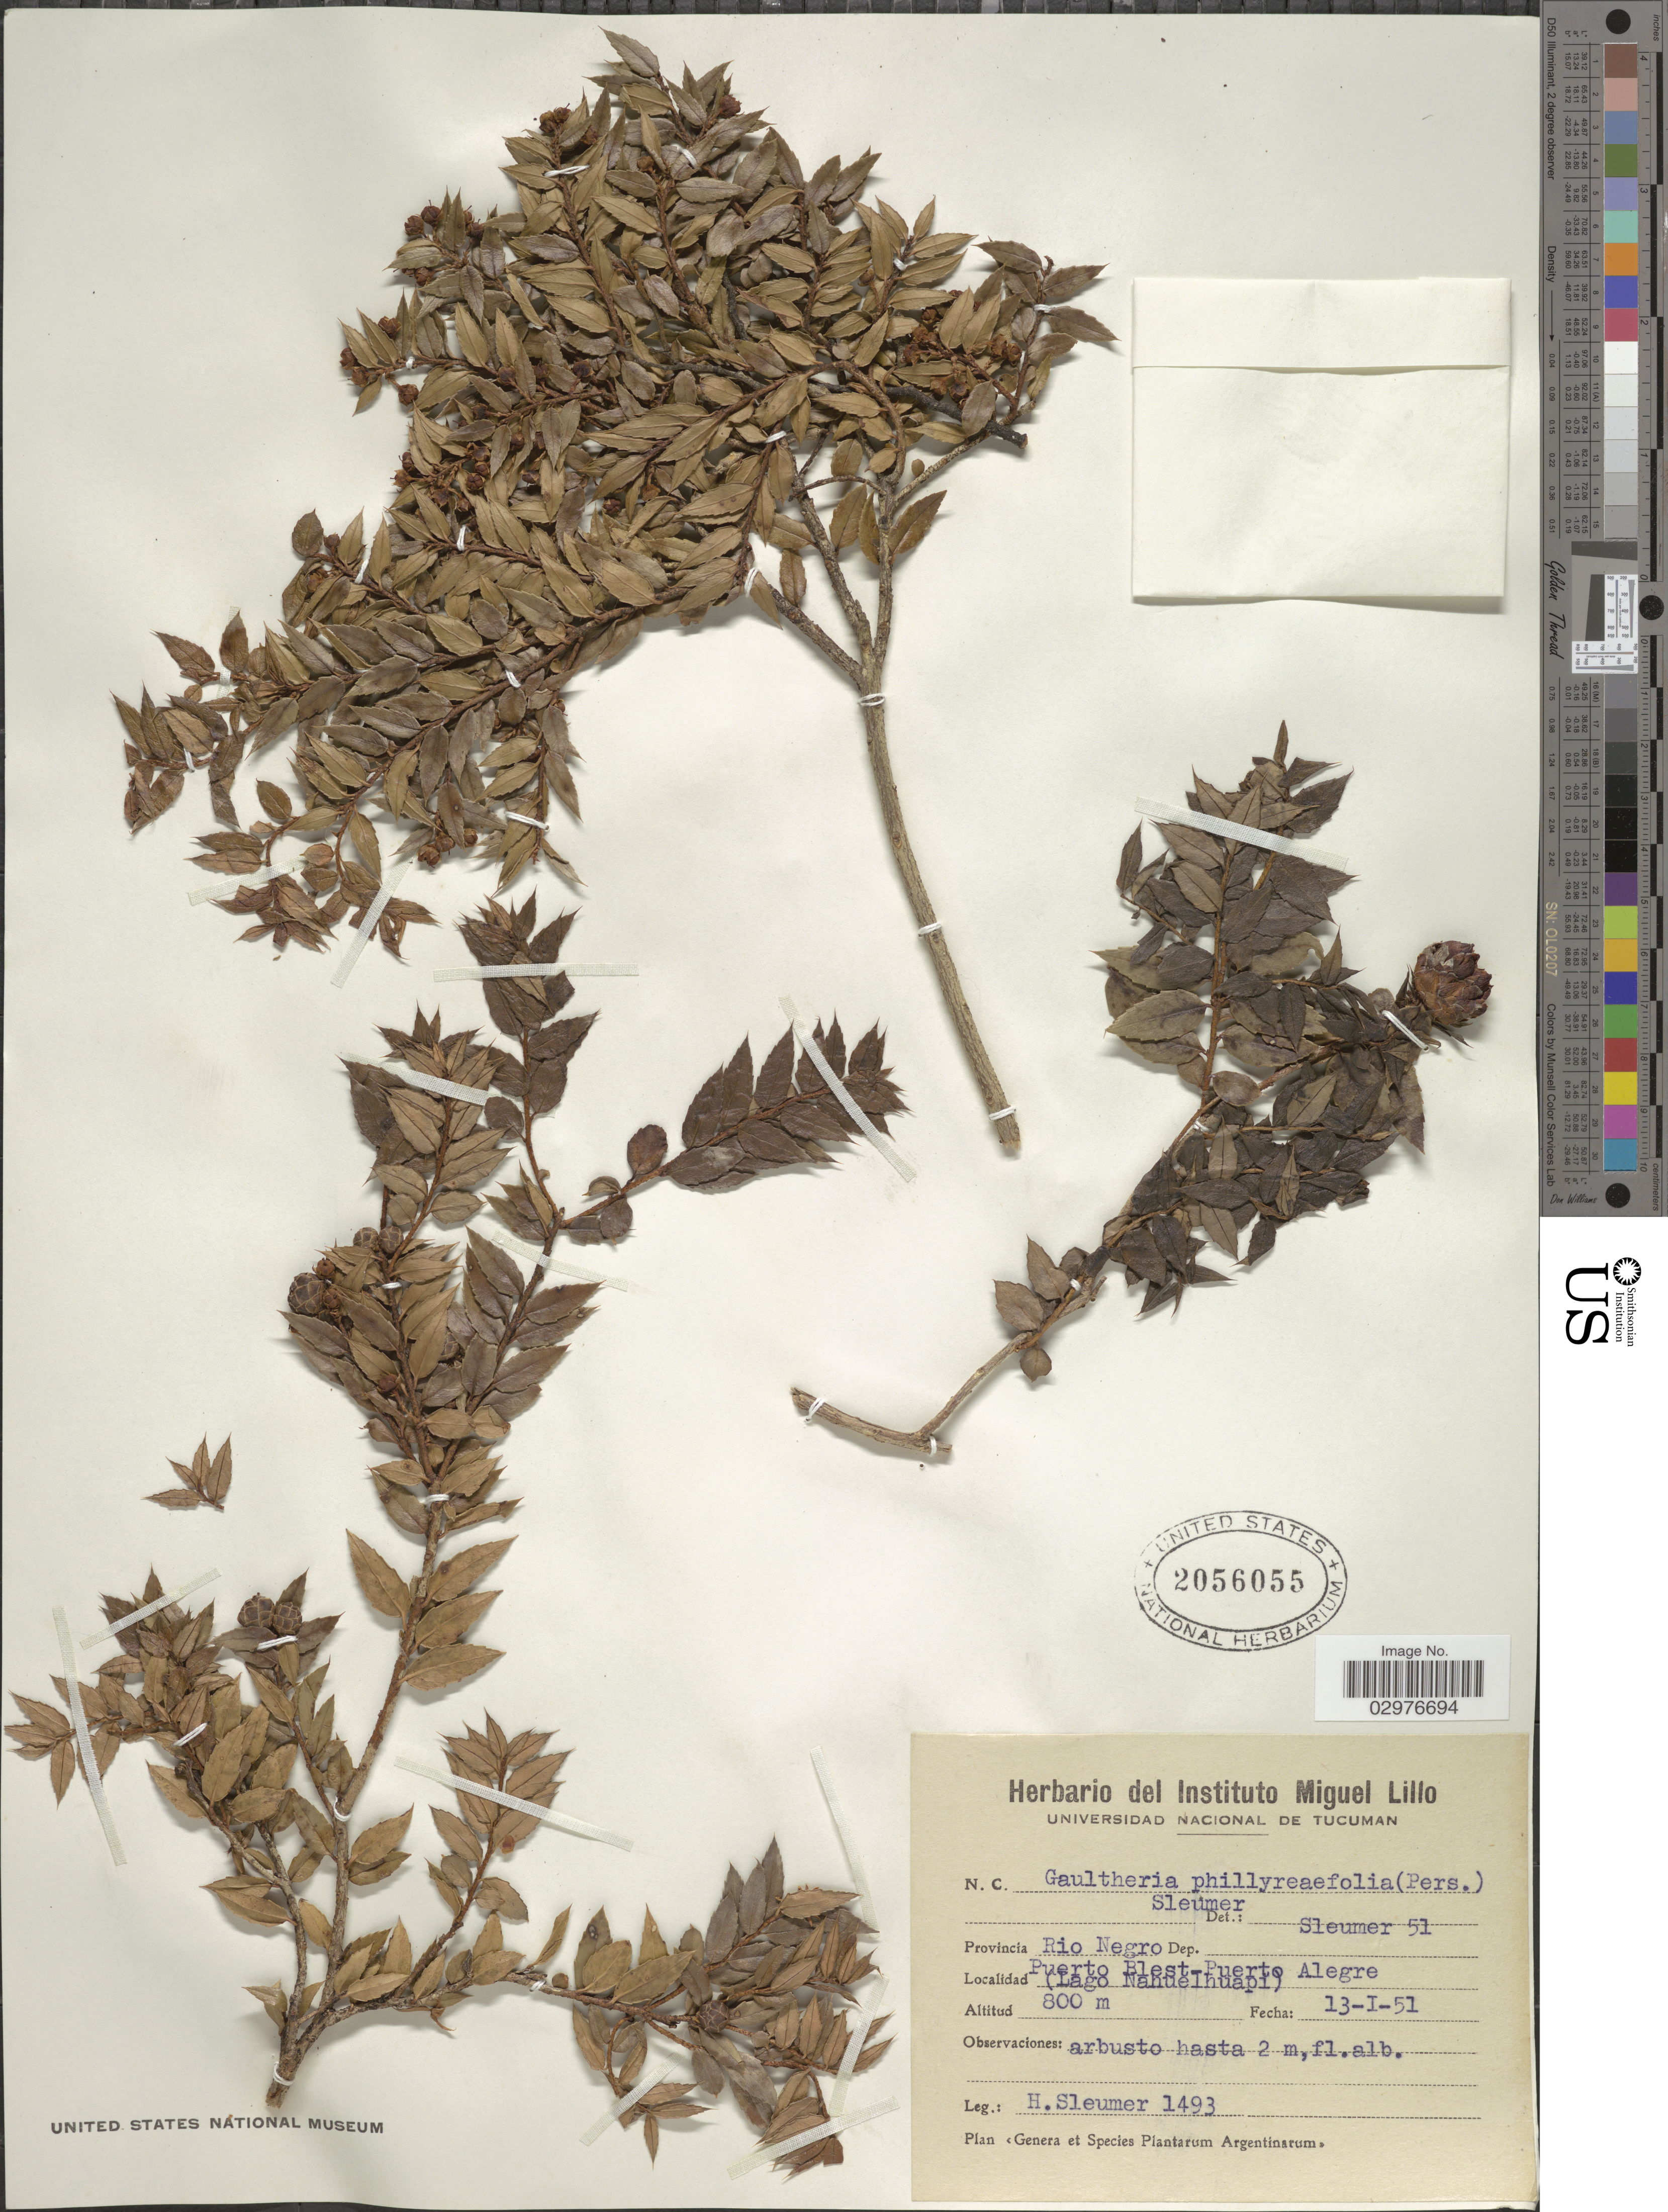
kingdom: Plantae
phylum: Tracheophyta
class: Magnoliopsida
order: Ericales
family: Ericaceae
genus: Gaultheria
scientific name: Gaultheria phillyreifolia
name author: (Pers.) Sleumer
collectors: H. O. Sleumer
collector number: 1493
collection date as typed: Transcribed d/m/y: 13/1/51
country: Argentina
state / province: Rio Negro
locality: Puerto Blest-Puerto Alegre. (Lago Nahuelhuapi).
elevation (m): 800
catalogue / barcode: US 2056055